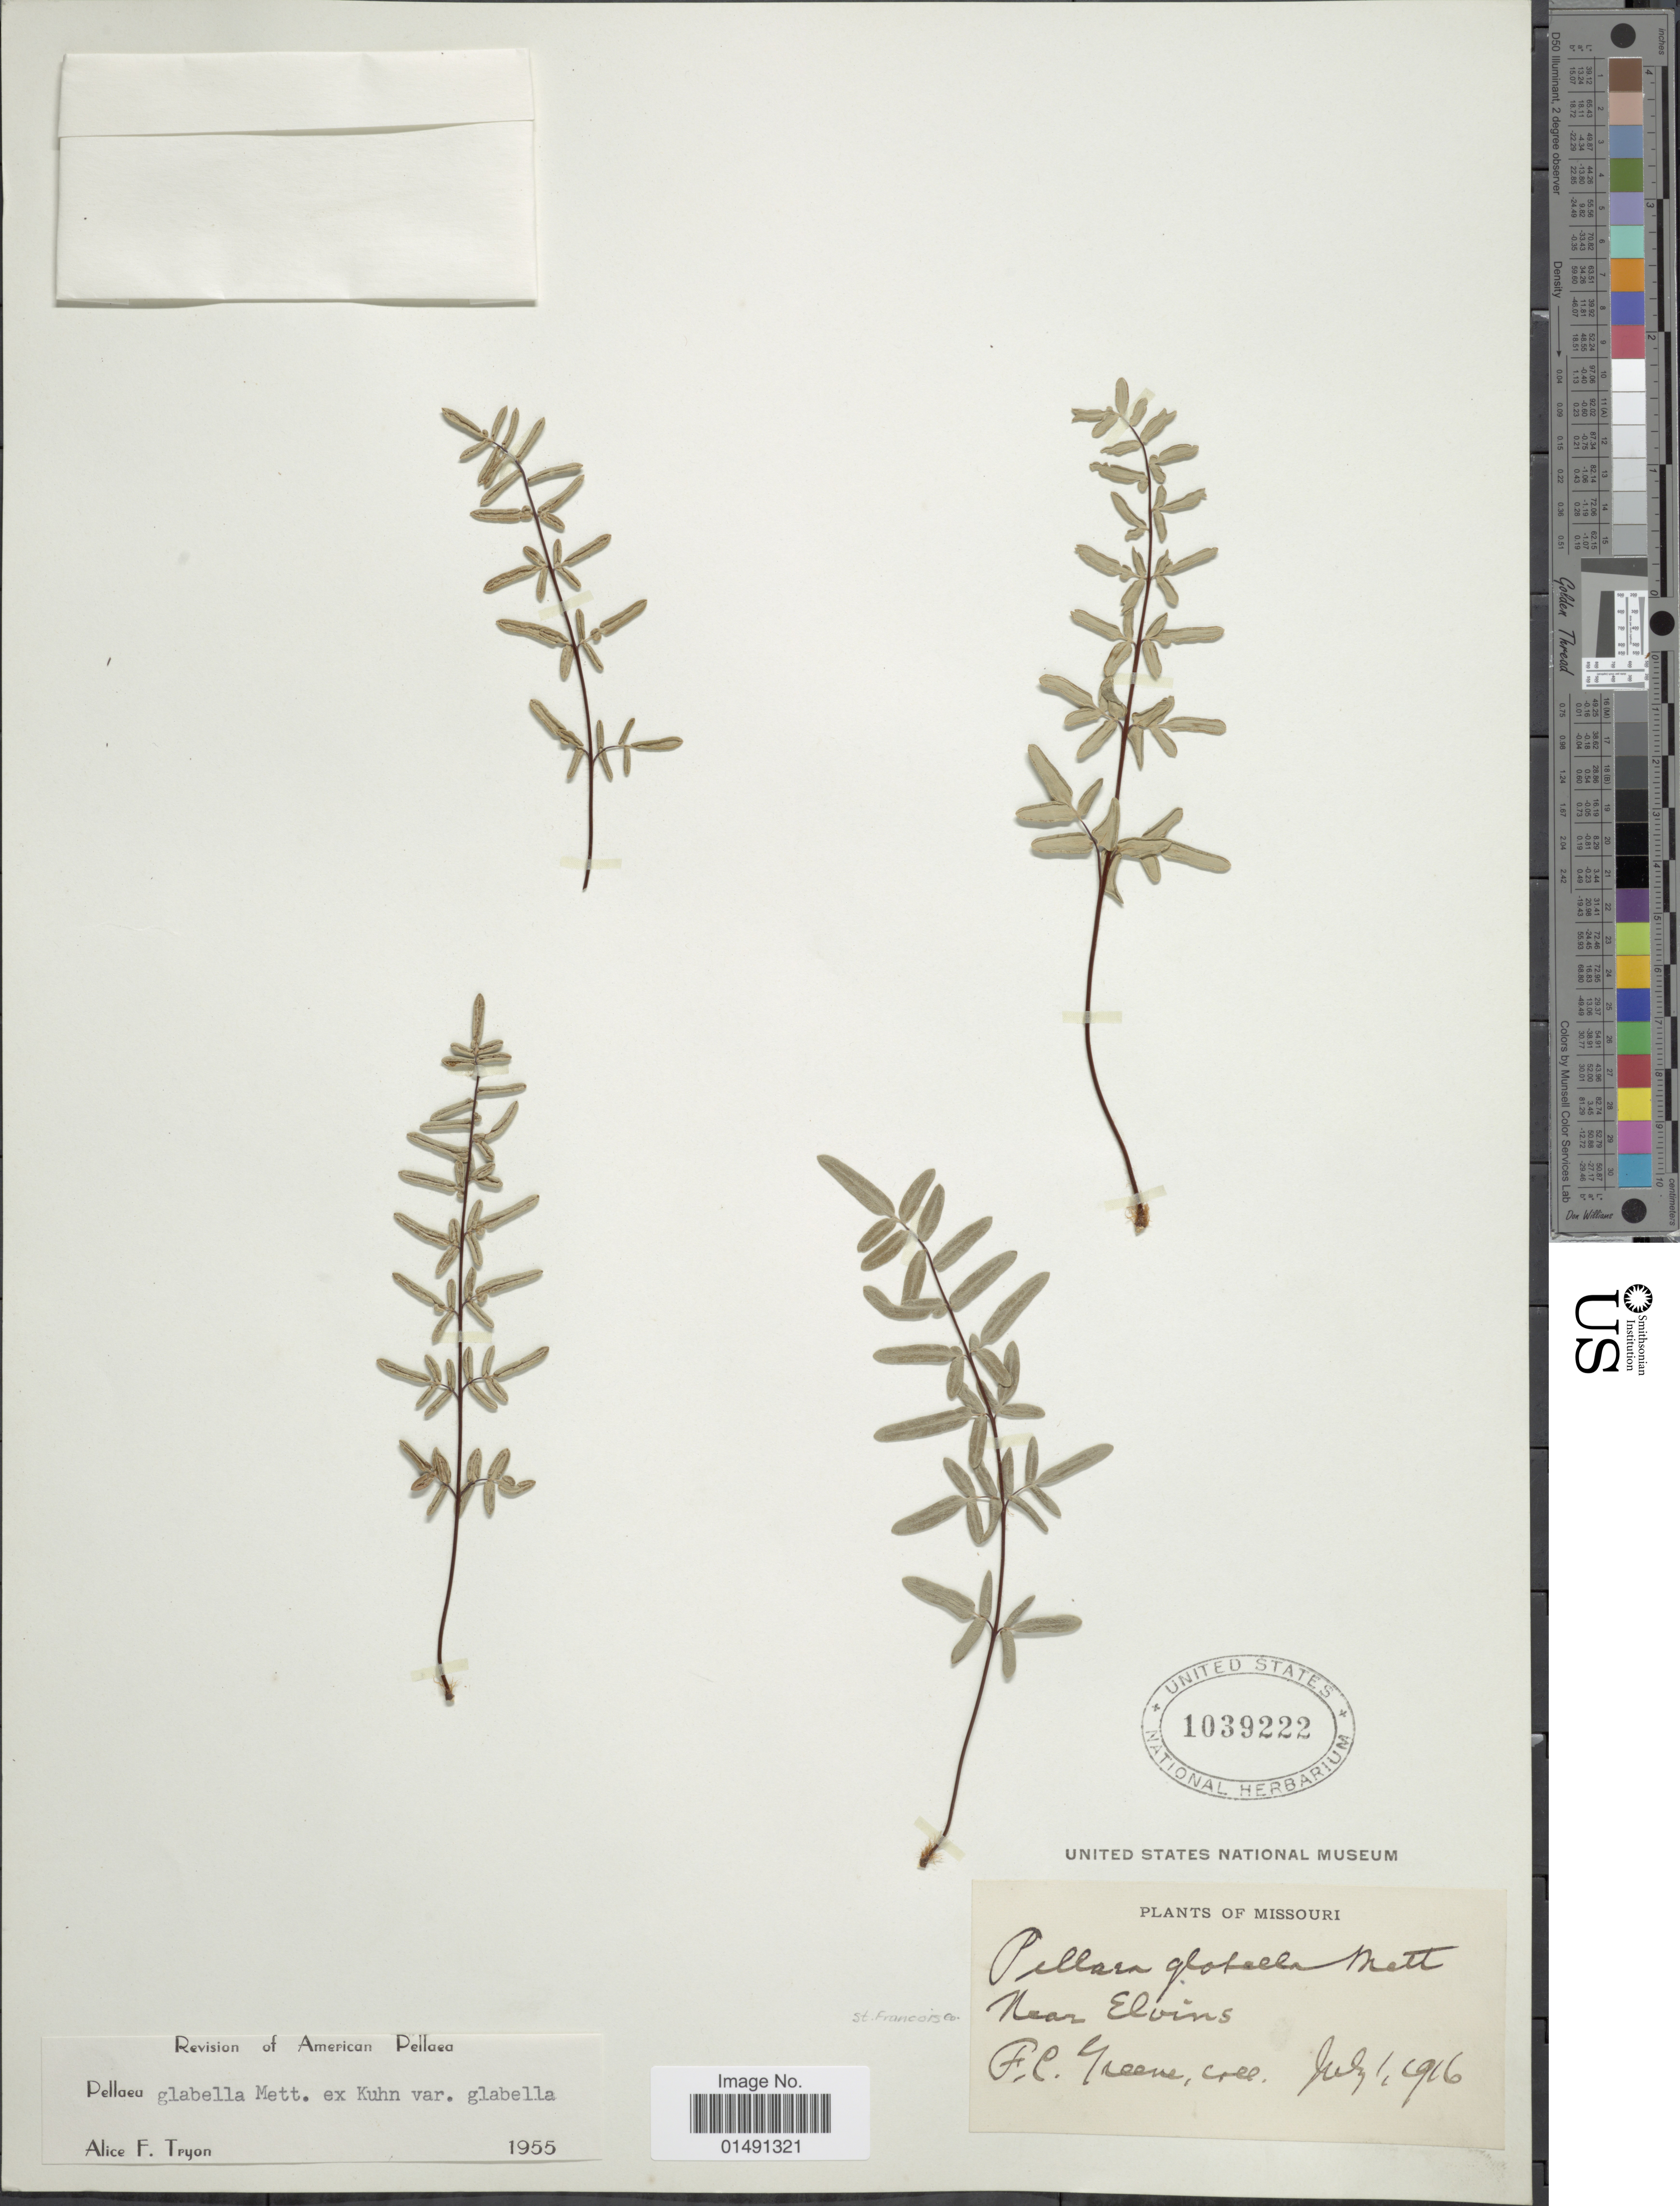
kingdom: Plantae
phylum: Tracheophyta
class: Polypodiopsida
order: Polypodiales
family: Pteridaceae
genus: Pellaea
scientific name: Pellaea glabella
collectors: F. C. Greene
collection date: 1916-07-01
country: United States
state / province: Missouri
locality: Near Elvins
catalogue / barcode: US 1039222